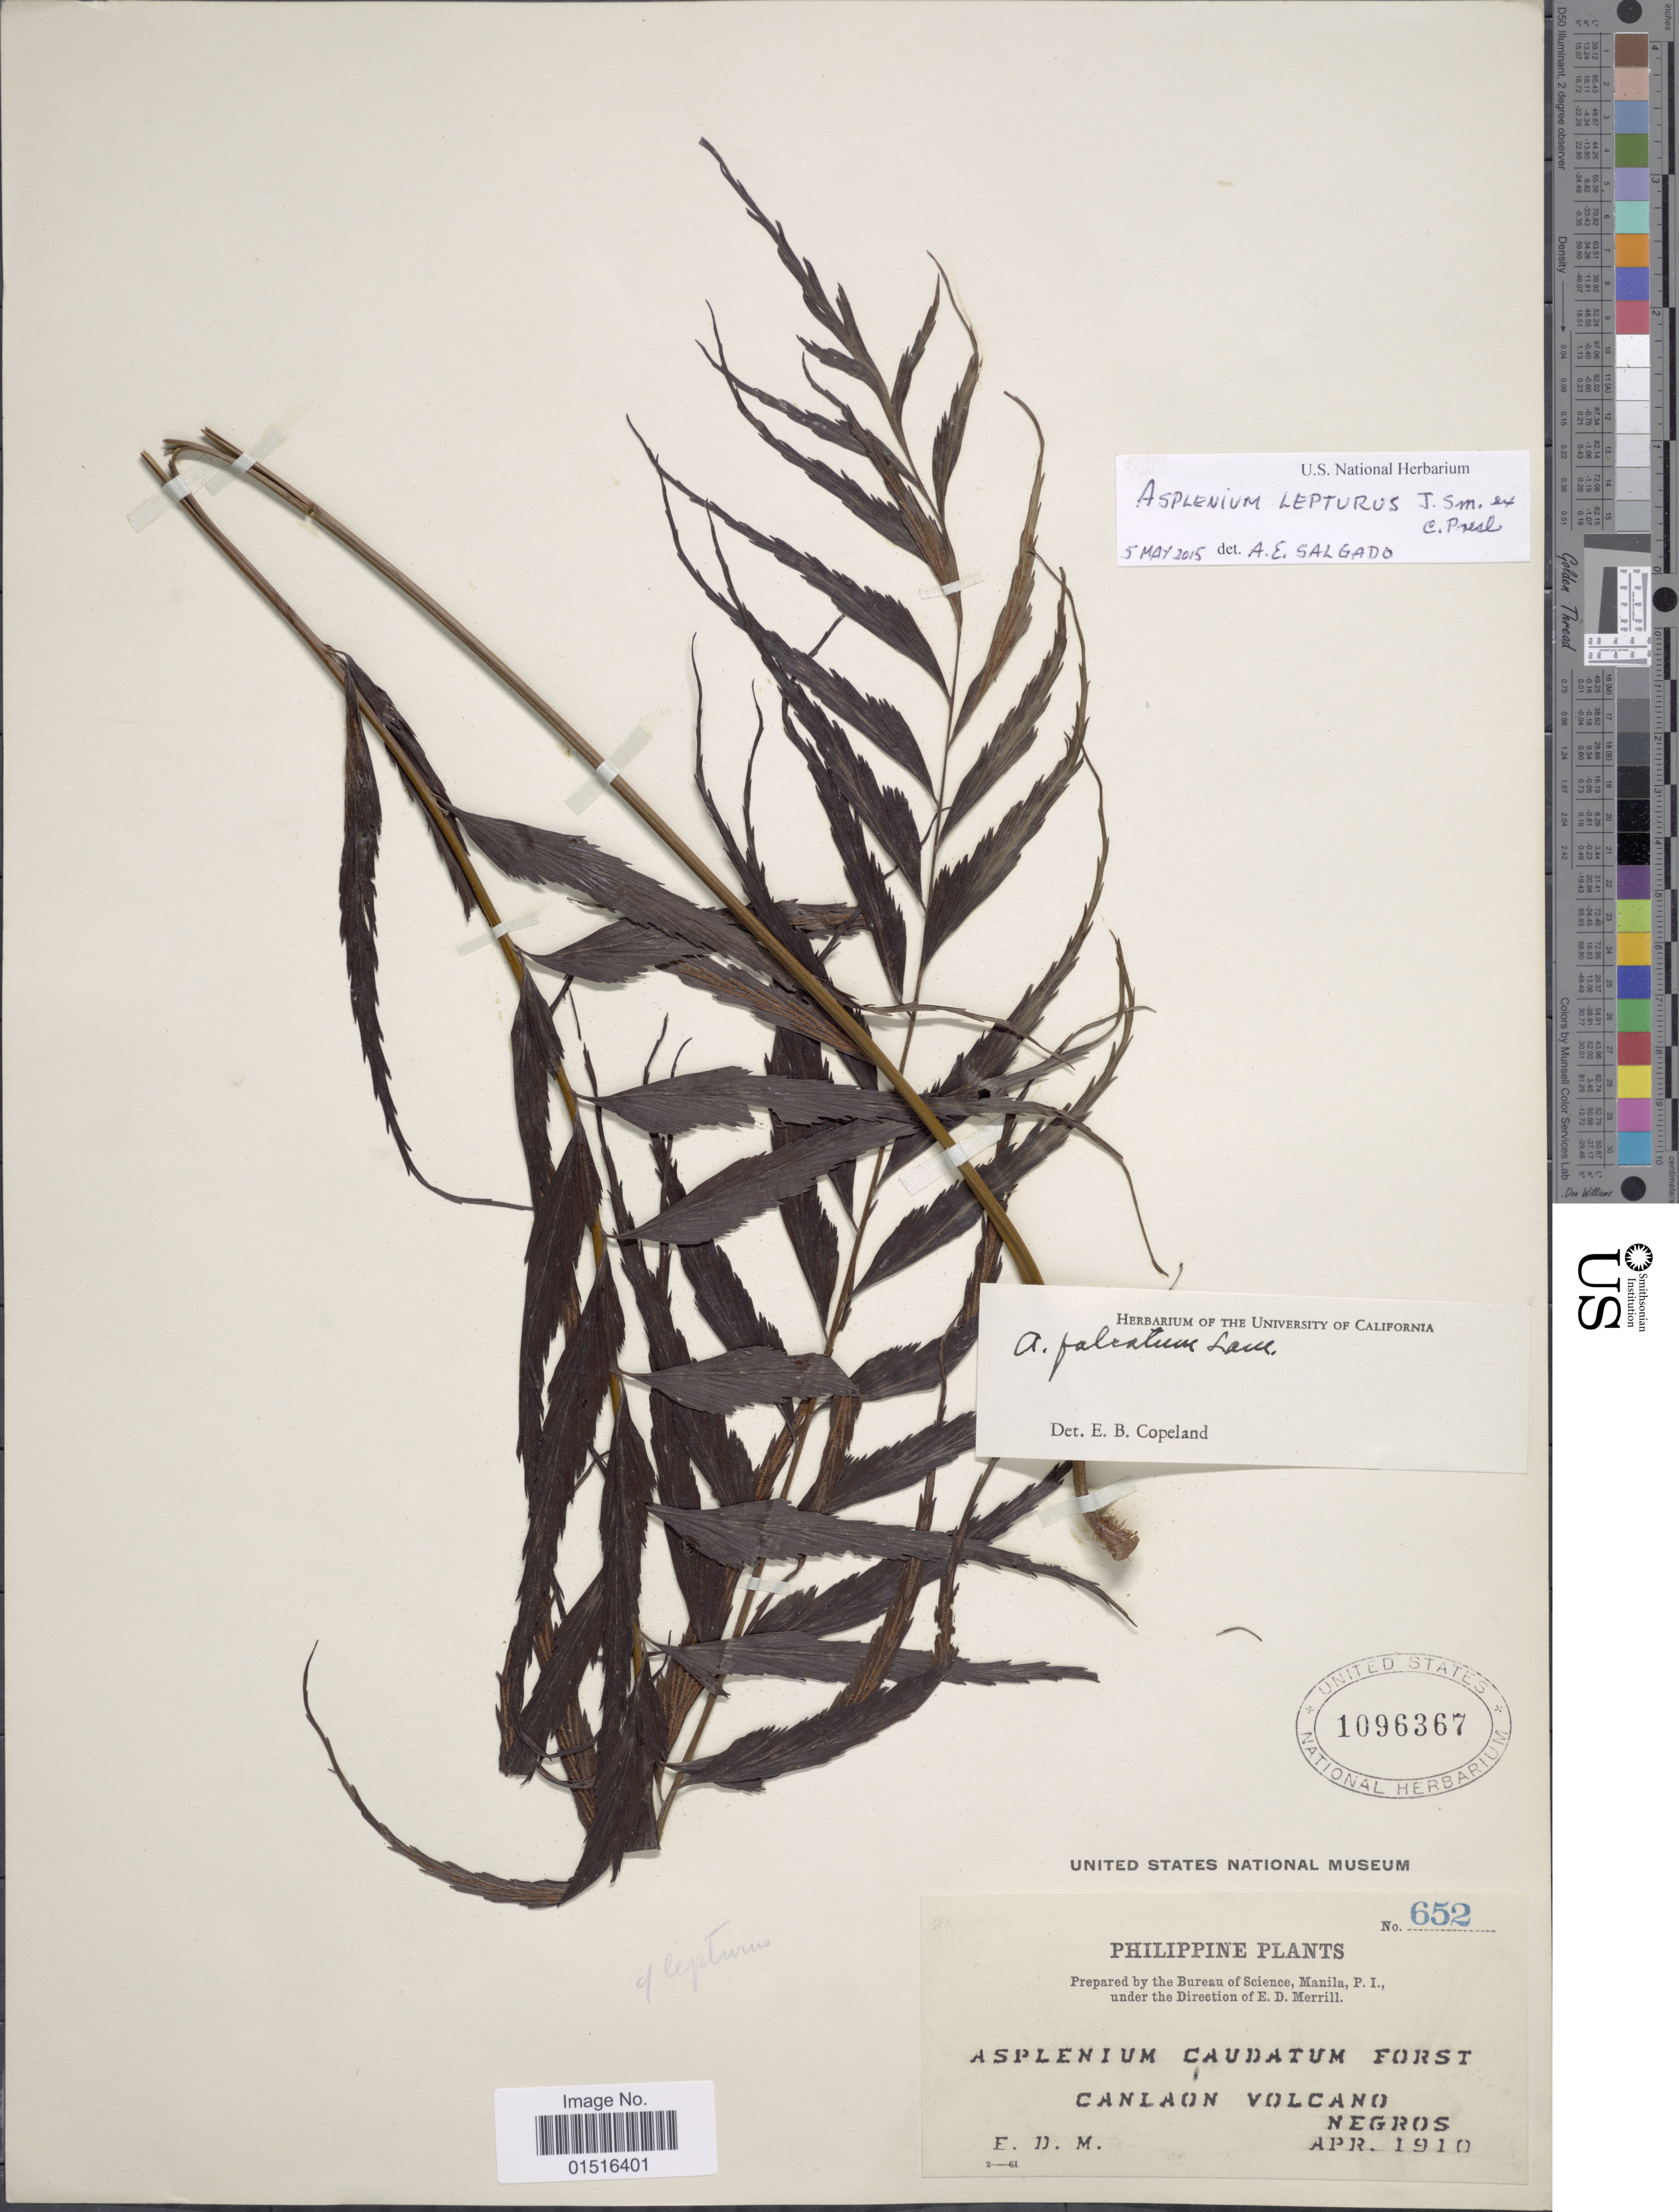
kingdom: Plantae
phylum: Tracheophyta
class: Polypodiopsida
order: Polypodiales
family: Aspleniaceae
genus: Asplenium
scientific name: Asplenium lepturus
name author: J. Sm. ex C. Presl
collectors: E. D. Merrill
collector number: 652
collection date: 1910-04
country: Philippines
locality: Canlaon Volcano, Negros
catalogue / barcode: US 1096367